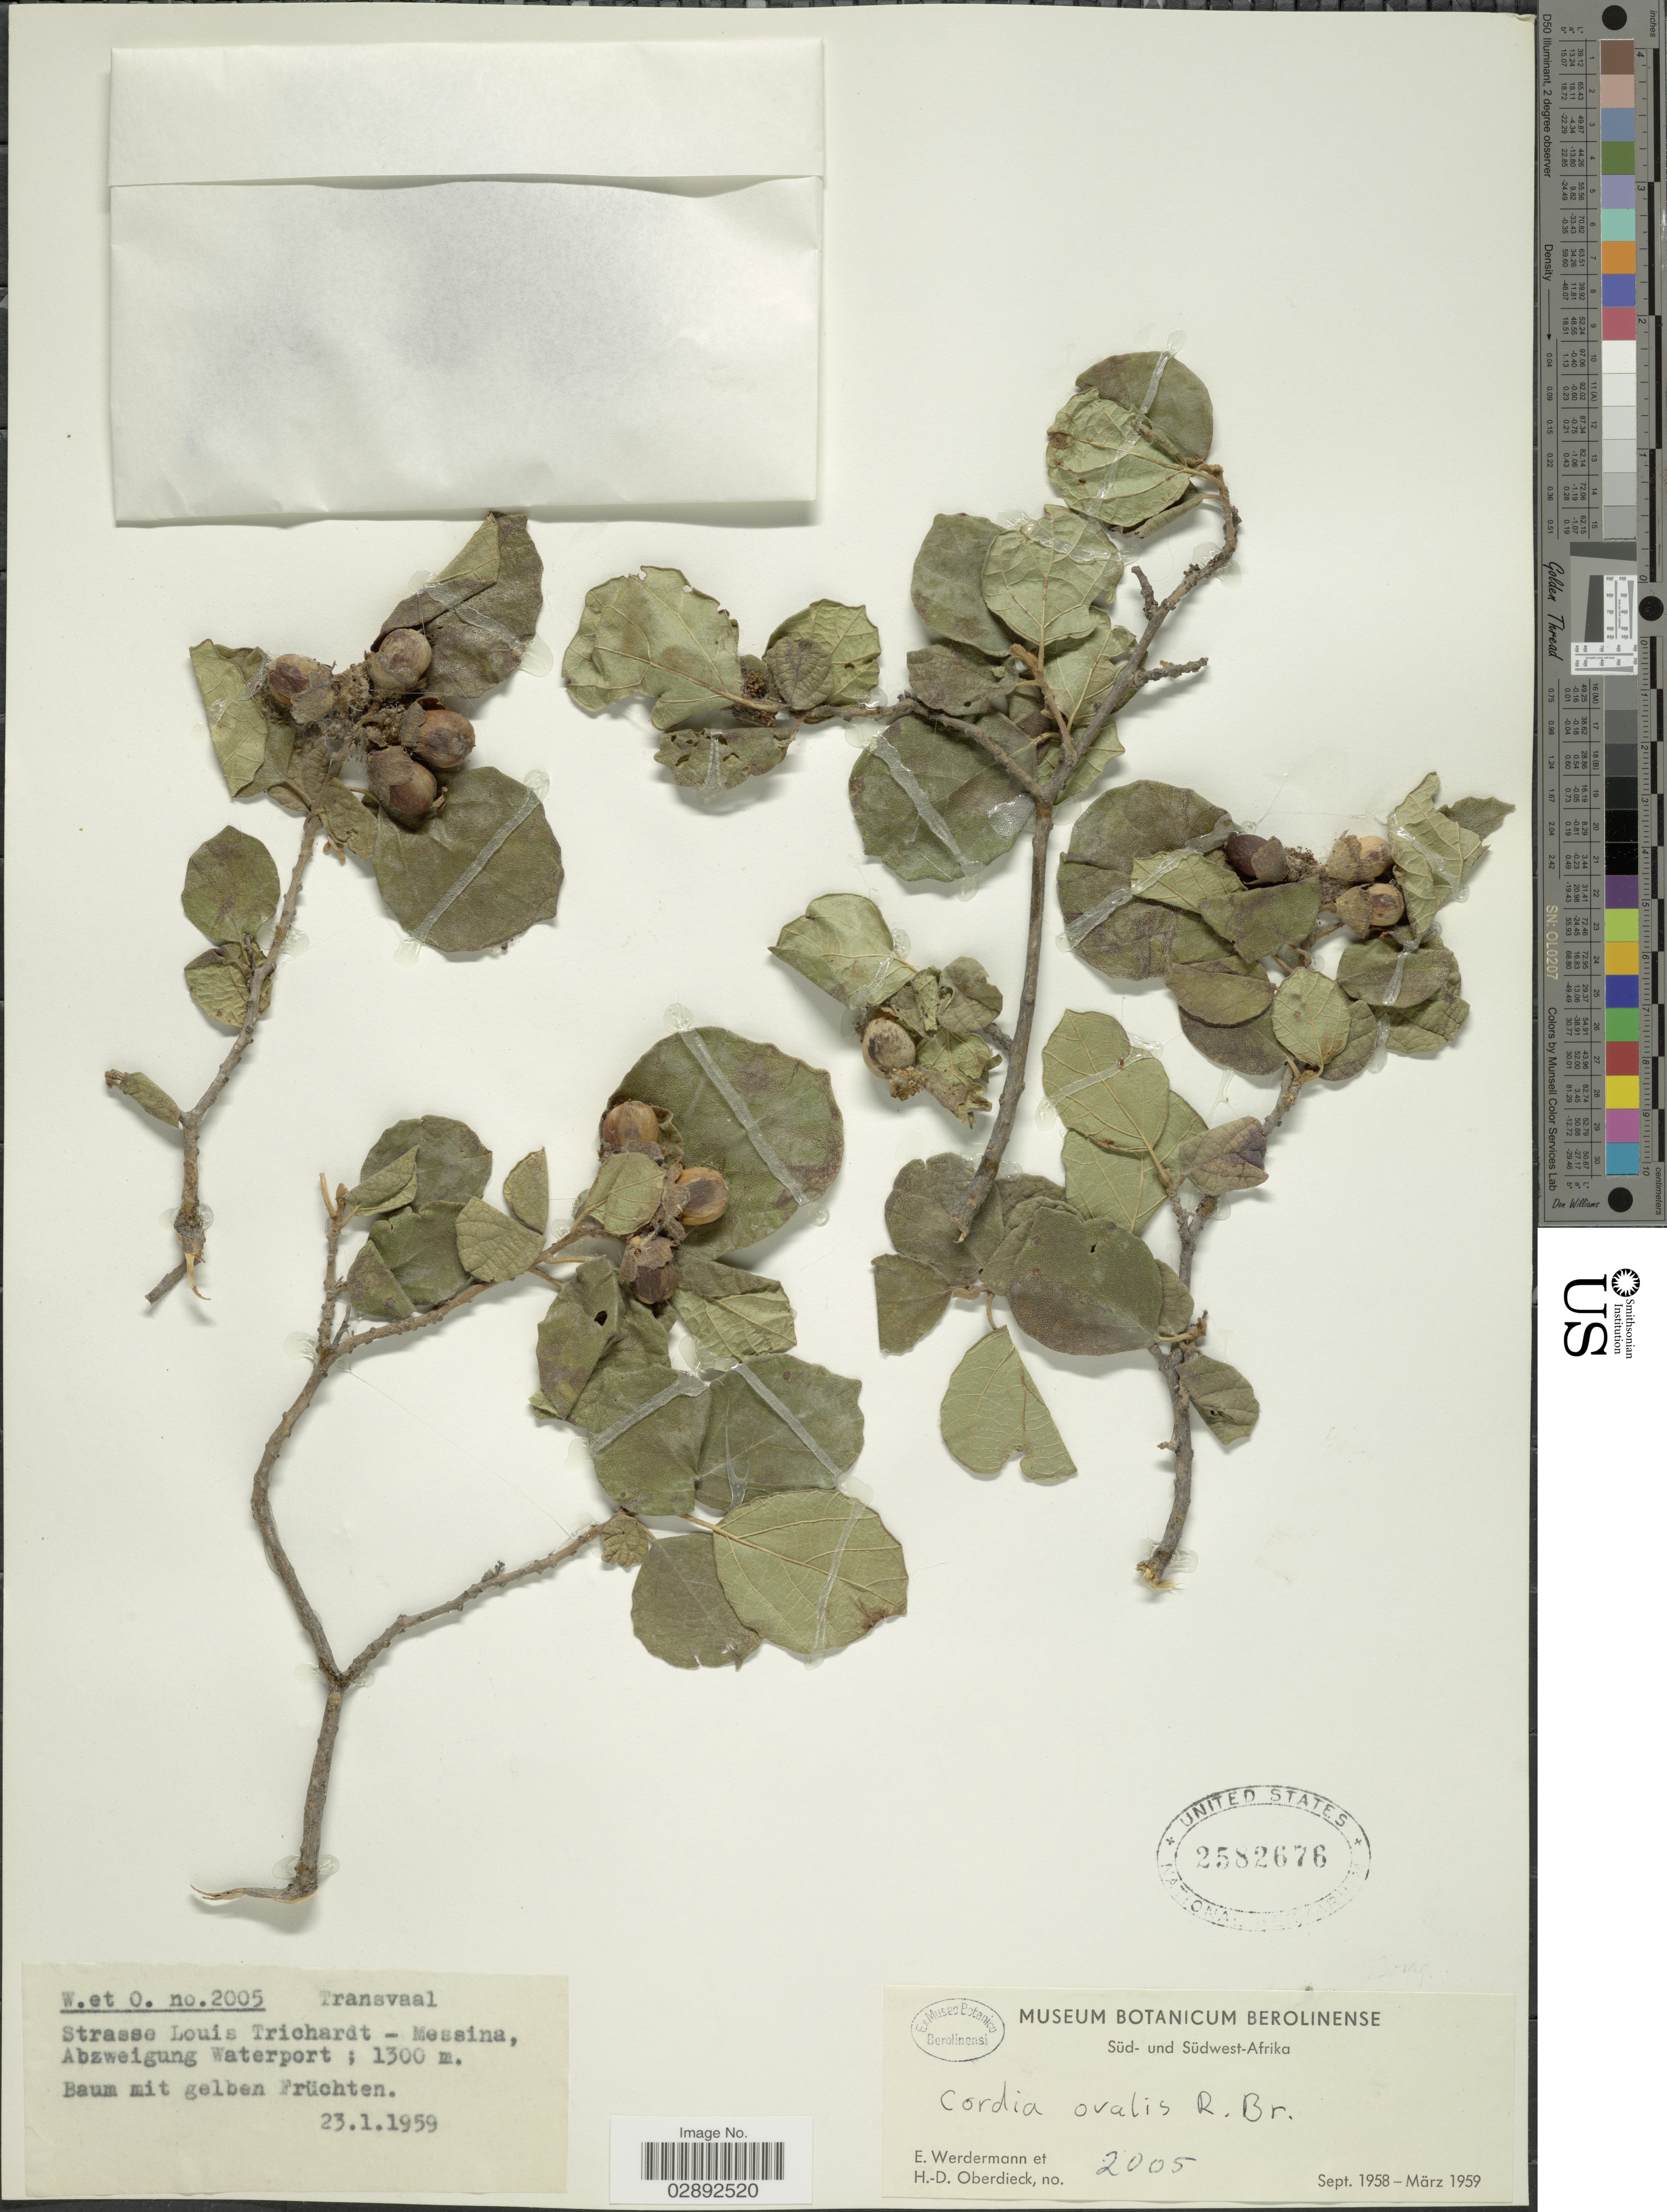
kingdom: Plantae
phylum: Tracheophyta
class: Magnoliopsida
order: Boraginales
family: Cordiaceae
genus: Cordia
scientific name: Cordia ovalis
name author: R. Br. ex DC.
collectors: E. Werdermann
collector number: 2005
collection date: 1958-09/1959-03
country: South Africa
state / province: Limpopo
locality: Transvaal. Strasse Louis Trichardt - Messina, Abzweigung Waterport. Süd-Afrika.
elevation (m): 1300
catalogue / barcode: US 2582676